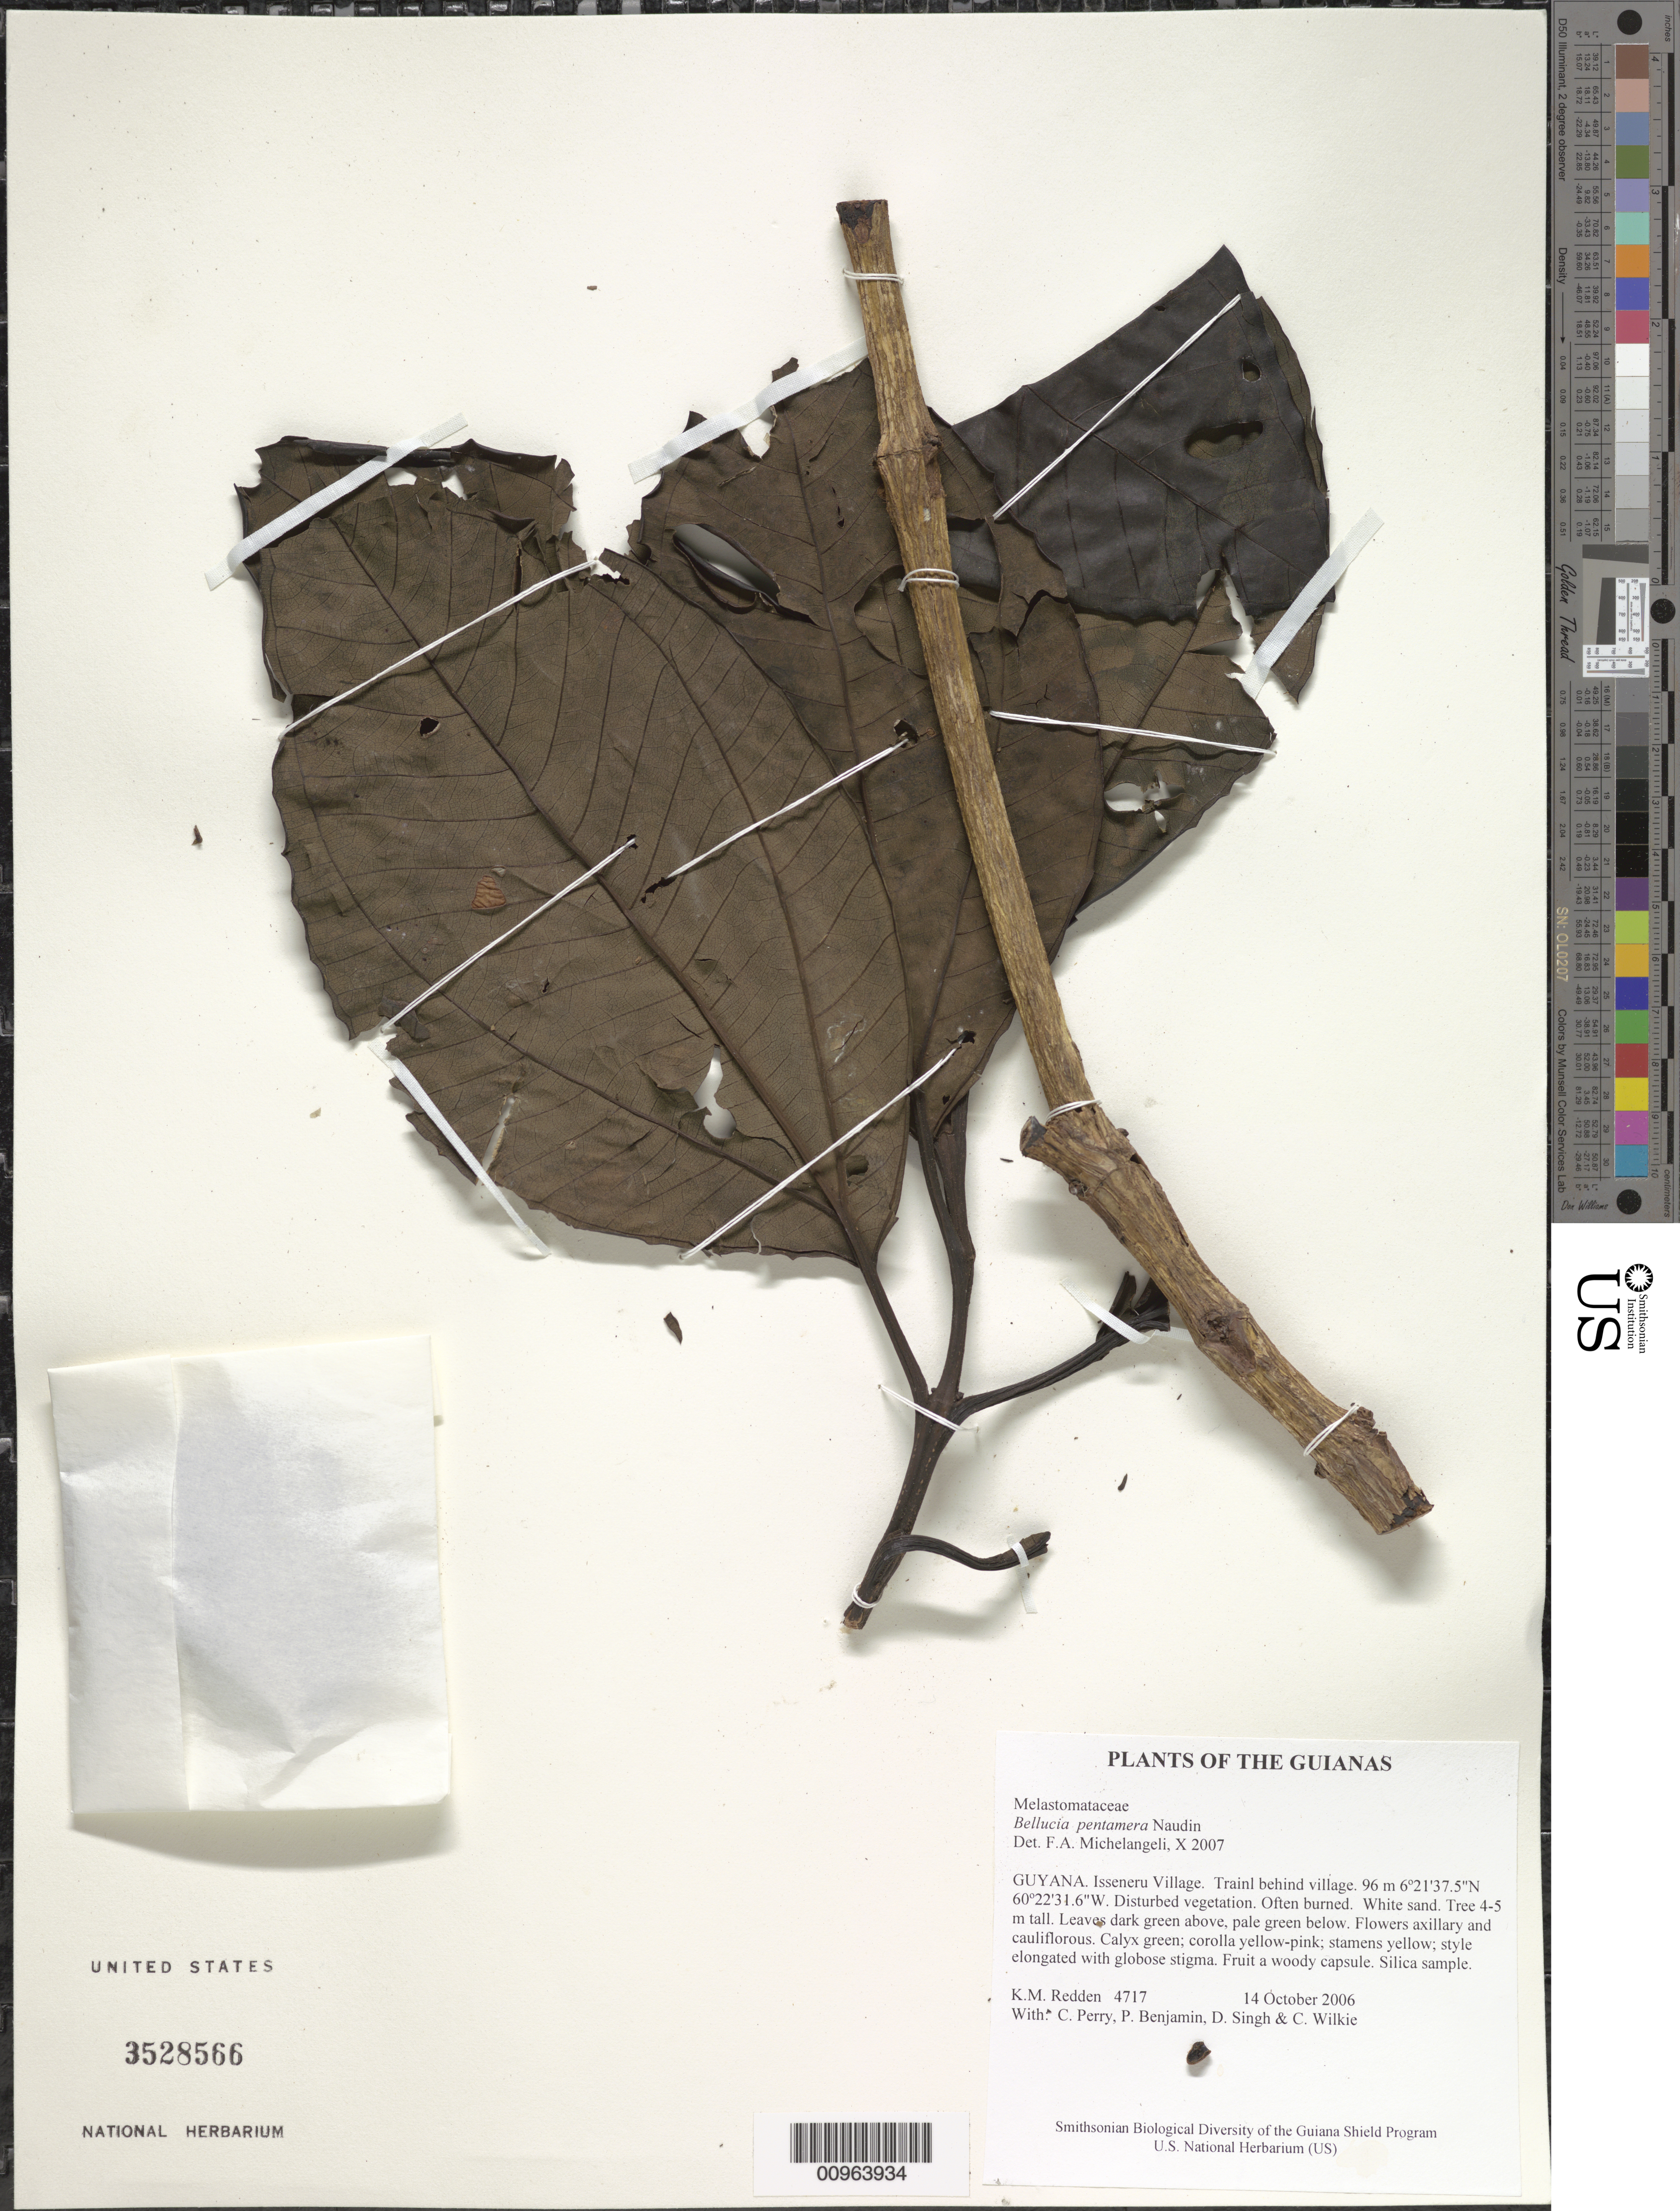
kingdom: Plantae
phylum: Tracheophyta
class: Magnoliopsida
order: Myrtales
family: Melastomataceae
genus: Bellucia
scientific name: Bellucia pentamera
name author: Naudin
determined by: Michelangeli, F. A.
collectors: K. M. Redden, C. Perry, P. Benjamin, D. Singh & C. Wilkie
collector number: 4717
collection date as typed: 14 October 2006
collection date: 2006-10-14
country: Guyana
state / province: Cuyuni-Mazaruni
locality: Isseneru Village. Trail behind village.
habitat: Disturbed vegetation. Often burned. White sand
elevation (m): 96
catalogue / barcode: US 3528566